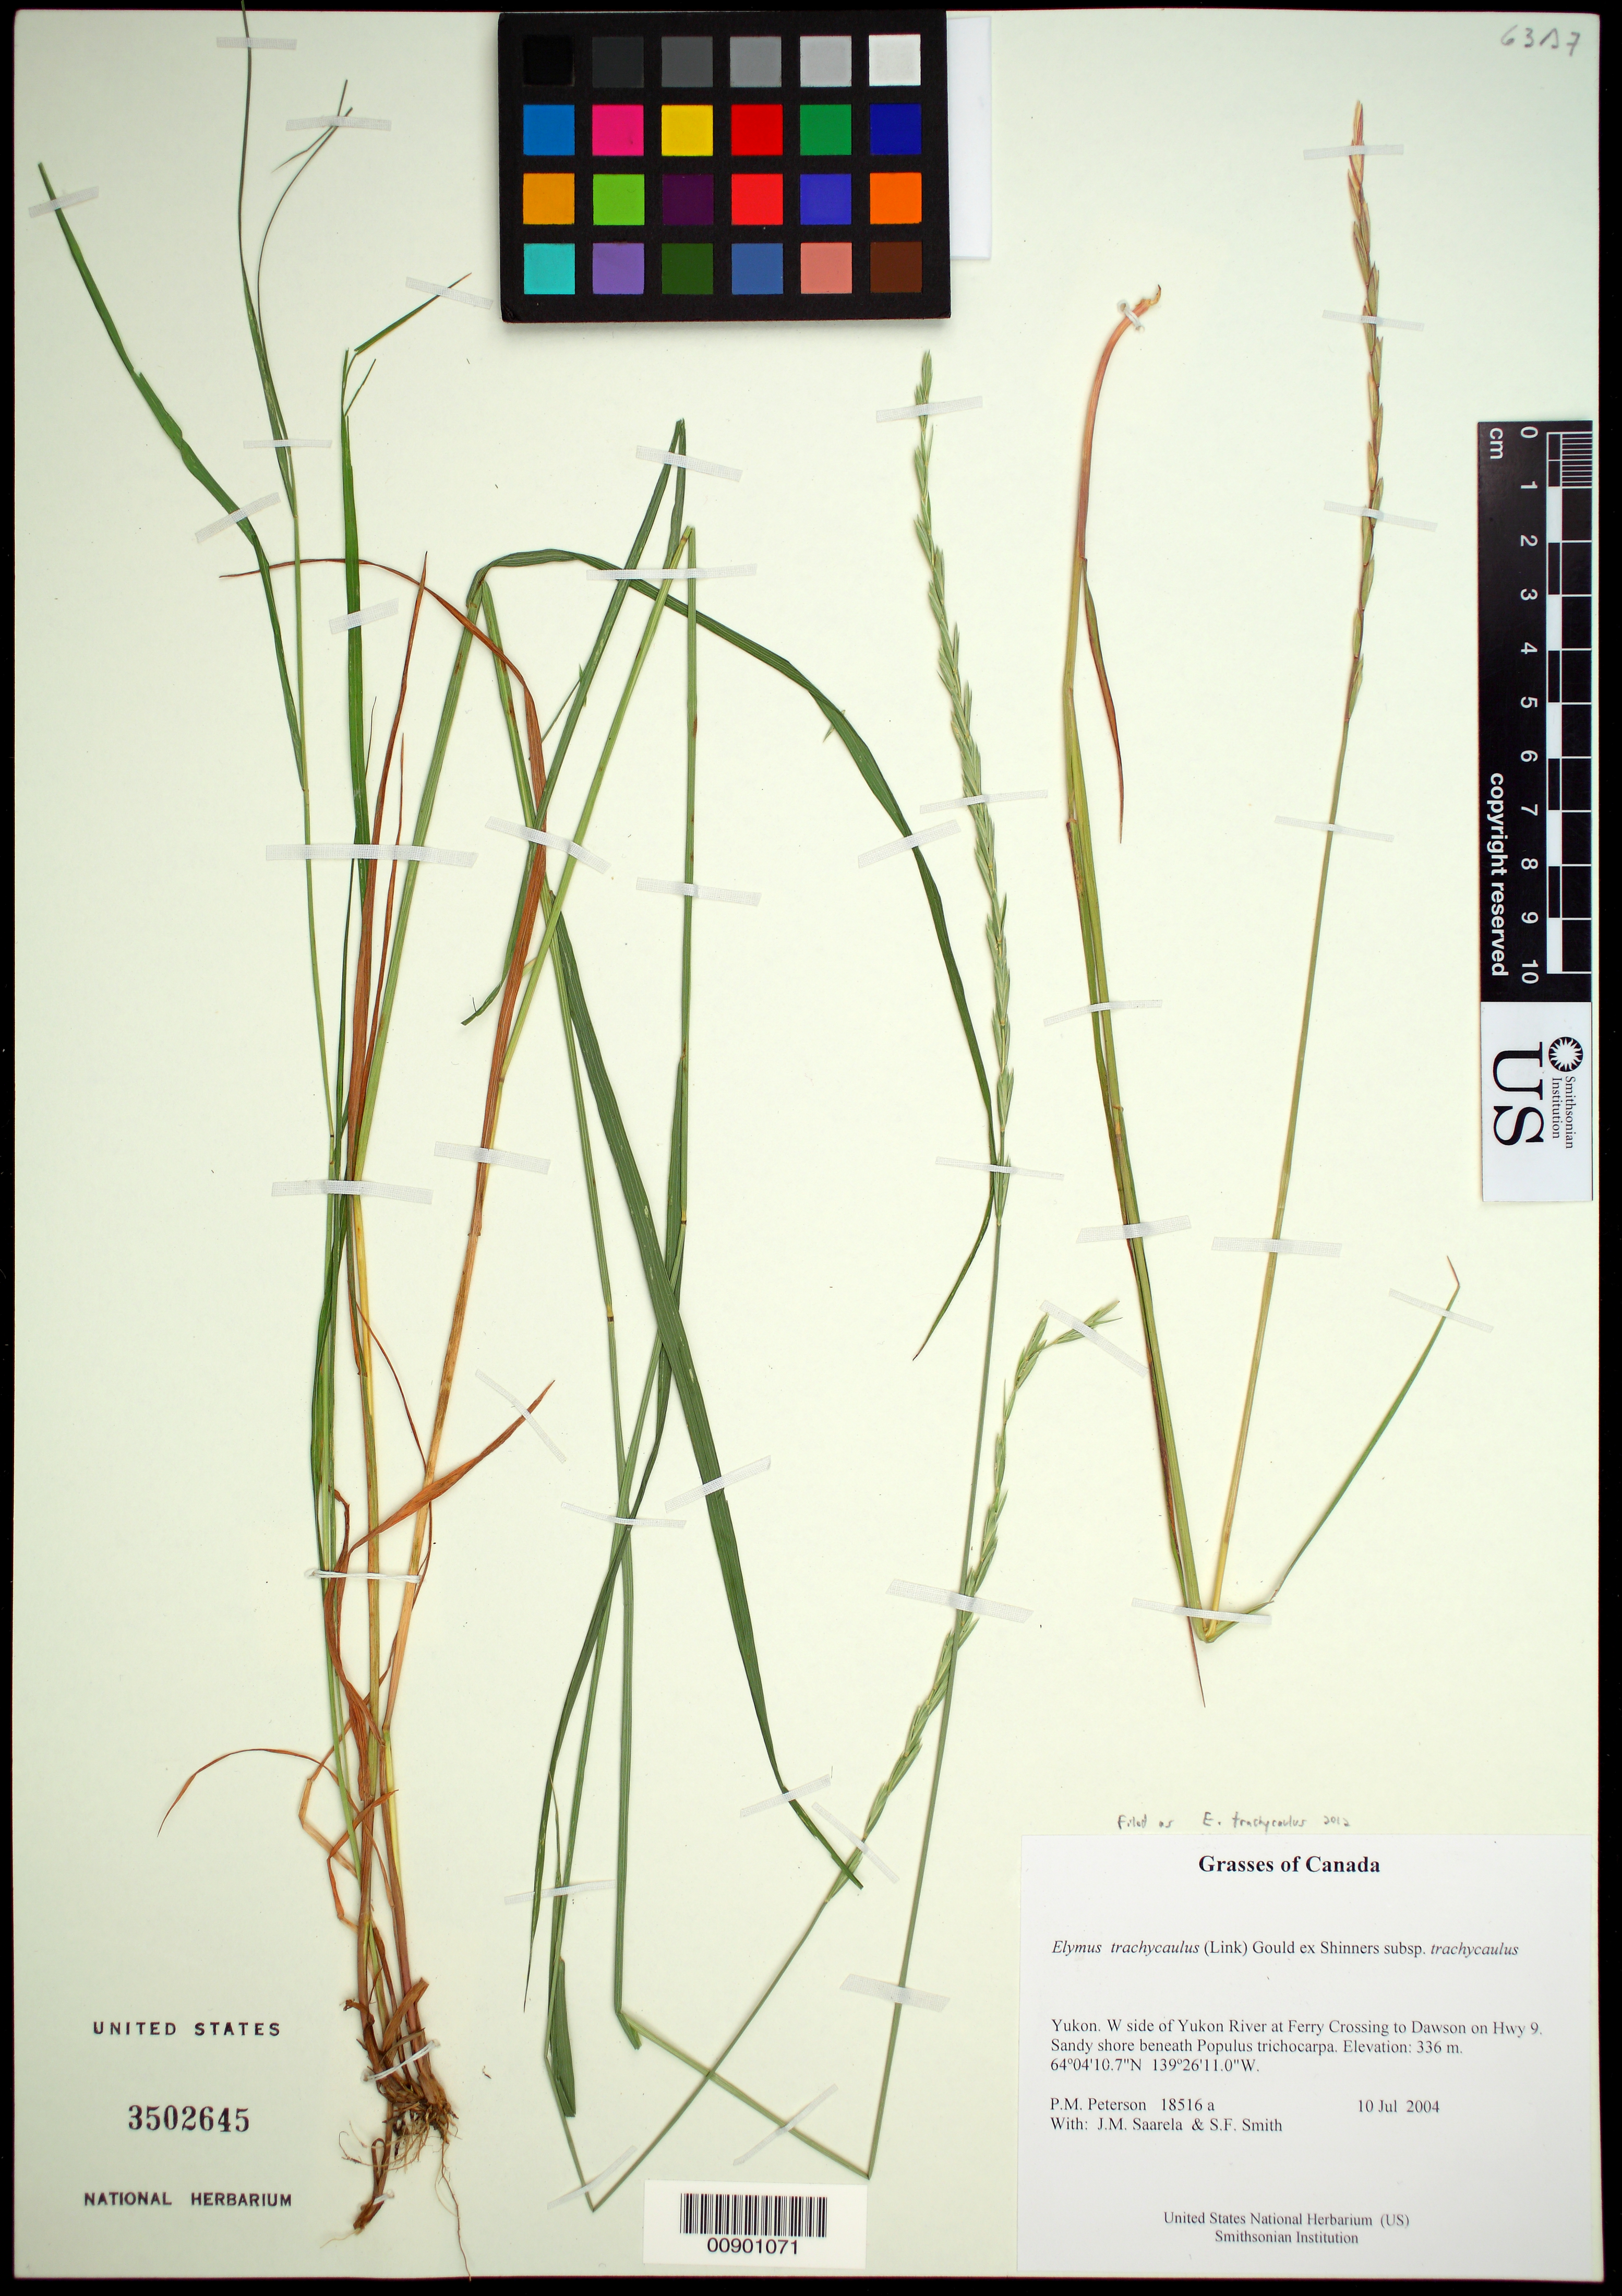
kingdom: Plantae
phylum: Tracheophyta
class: Liliopsida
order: Poales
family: Poaceae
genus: Elymus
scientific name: Elymus trachycaulus subsp. trachycaulus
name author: (Link) Gould ex Shinners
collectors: P. M. Peterson, J. Saarela & S.F. Smith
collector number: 18516 a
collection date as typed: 10 Jul 2004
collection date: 2004-07-10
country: Canada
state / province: Yukon Territory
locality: W side of Yukon River at Ferry Crossing to Dawson on Hwy 9. Sandy shore beneath Populus trichocarpa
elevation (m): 336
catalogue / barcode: US 3502645